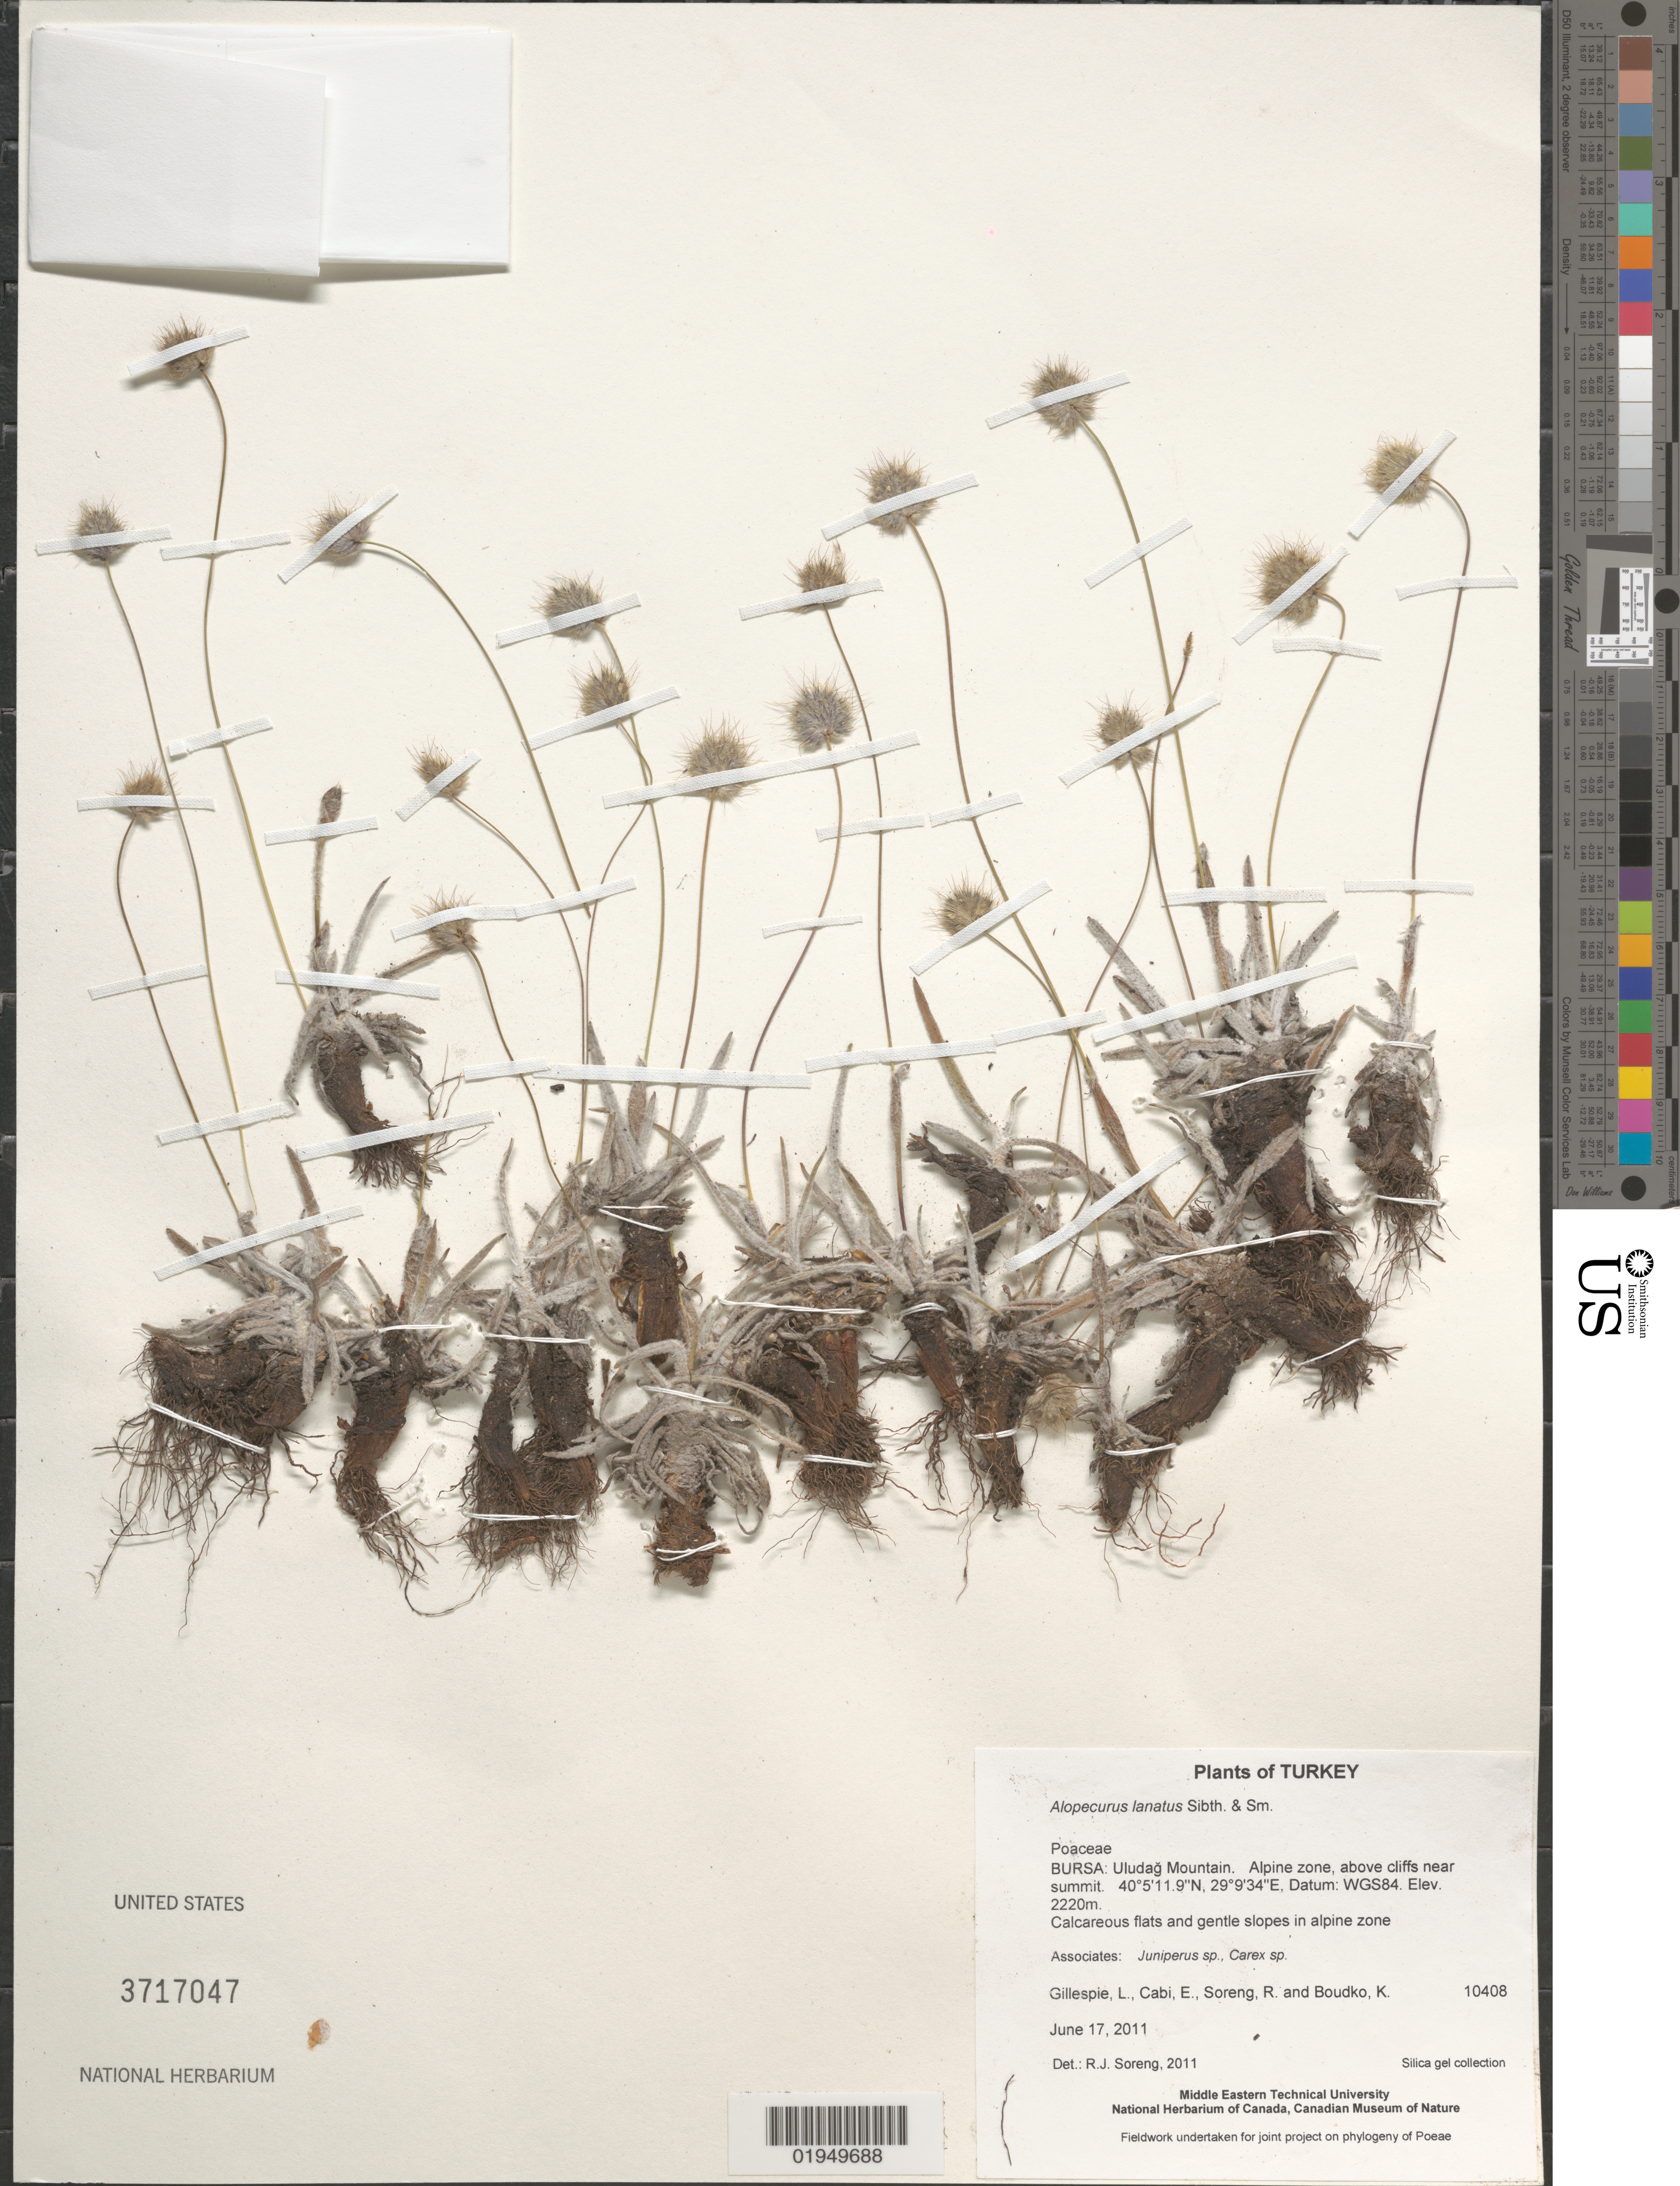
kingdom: Plantae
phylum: Tracheophyta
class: Liliopsida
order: Poales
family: Poaceae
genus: Alopecurus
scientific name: Alopecurus lanatus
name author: Sibth. & Sm.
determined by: Soreng, Robert J., Research Associate (BOT), Smithsonian Institution - National Museum of Natural History (UNITED STATES)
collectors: L. J. Gillespie, E. Cabi, R. J. Soreng & K. Boudko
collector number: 10408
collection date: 2011-06-17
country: Turkey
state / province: Bursa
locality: Uludag Mountain. Alpine zone, above cliffs near summit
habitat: Calcareous flats and gentle slopes in alpine zone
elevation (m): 2220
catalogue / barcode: US 3717047